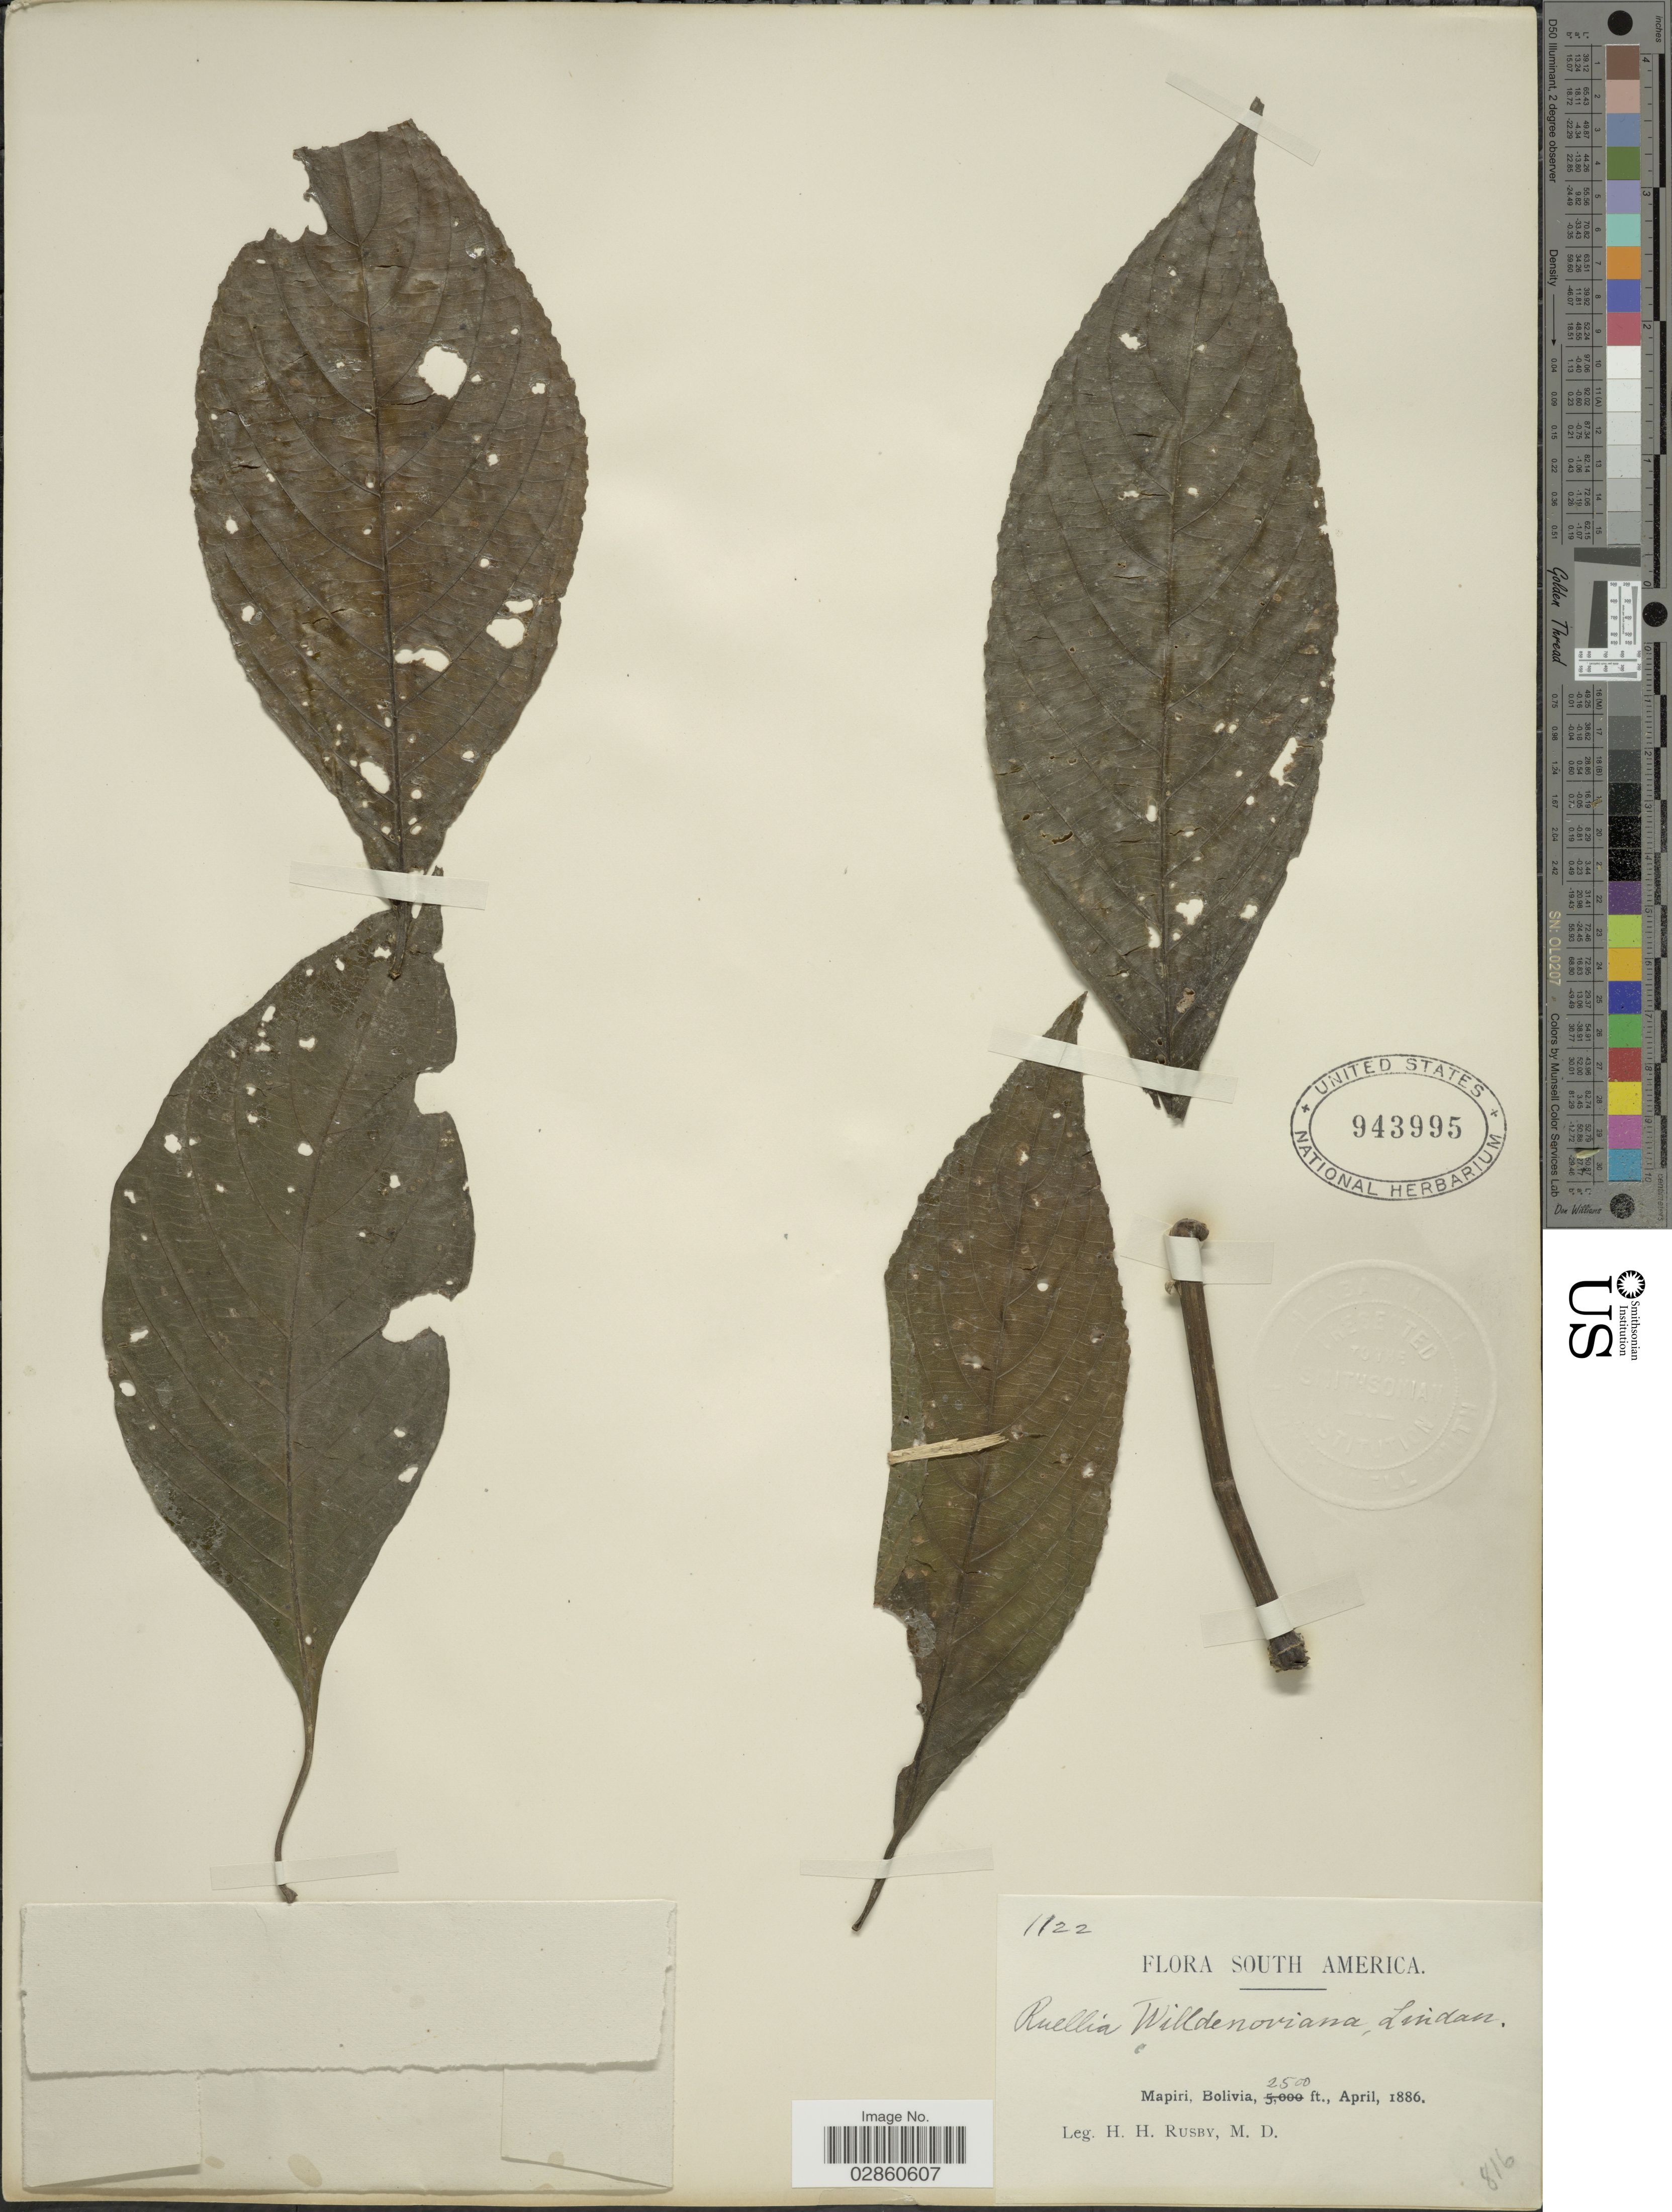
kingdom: Plantae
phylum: Tracheophyta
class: Magnoliopsida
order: Lamiales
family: Acanthaceae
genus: Ruellia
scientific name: Ruellia haenkeana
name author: (Nees) Wassh.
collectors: H. H. Rusby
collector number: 1122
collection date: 1886-04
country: Bolivia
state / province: La Páz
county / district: Larecaja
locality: Mapiri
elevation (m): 762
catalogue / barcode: US 943995